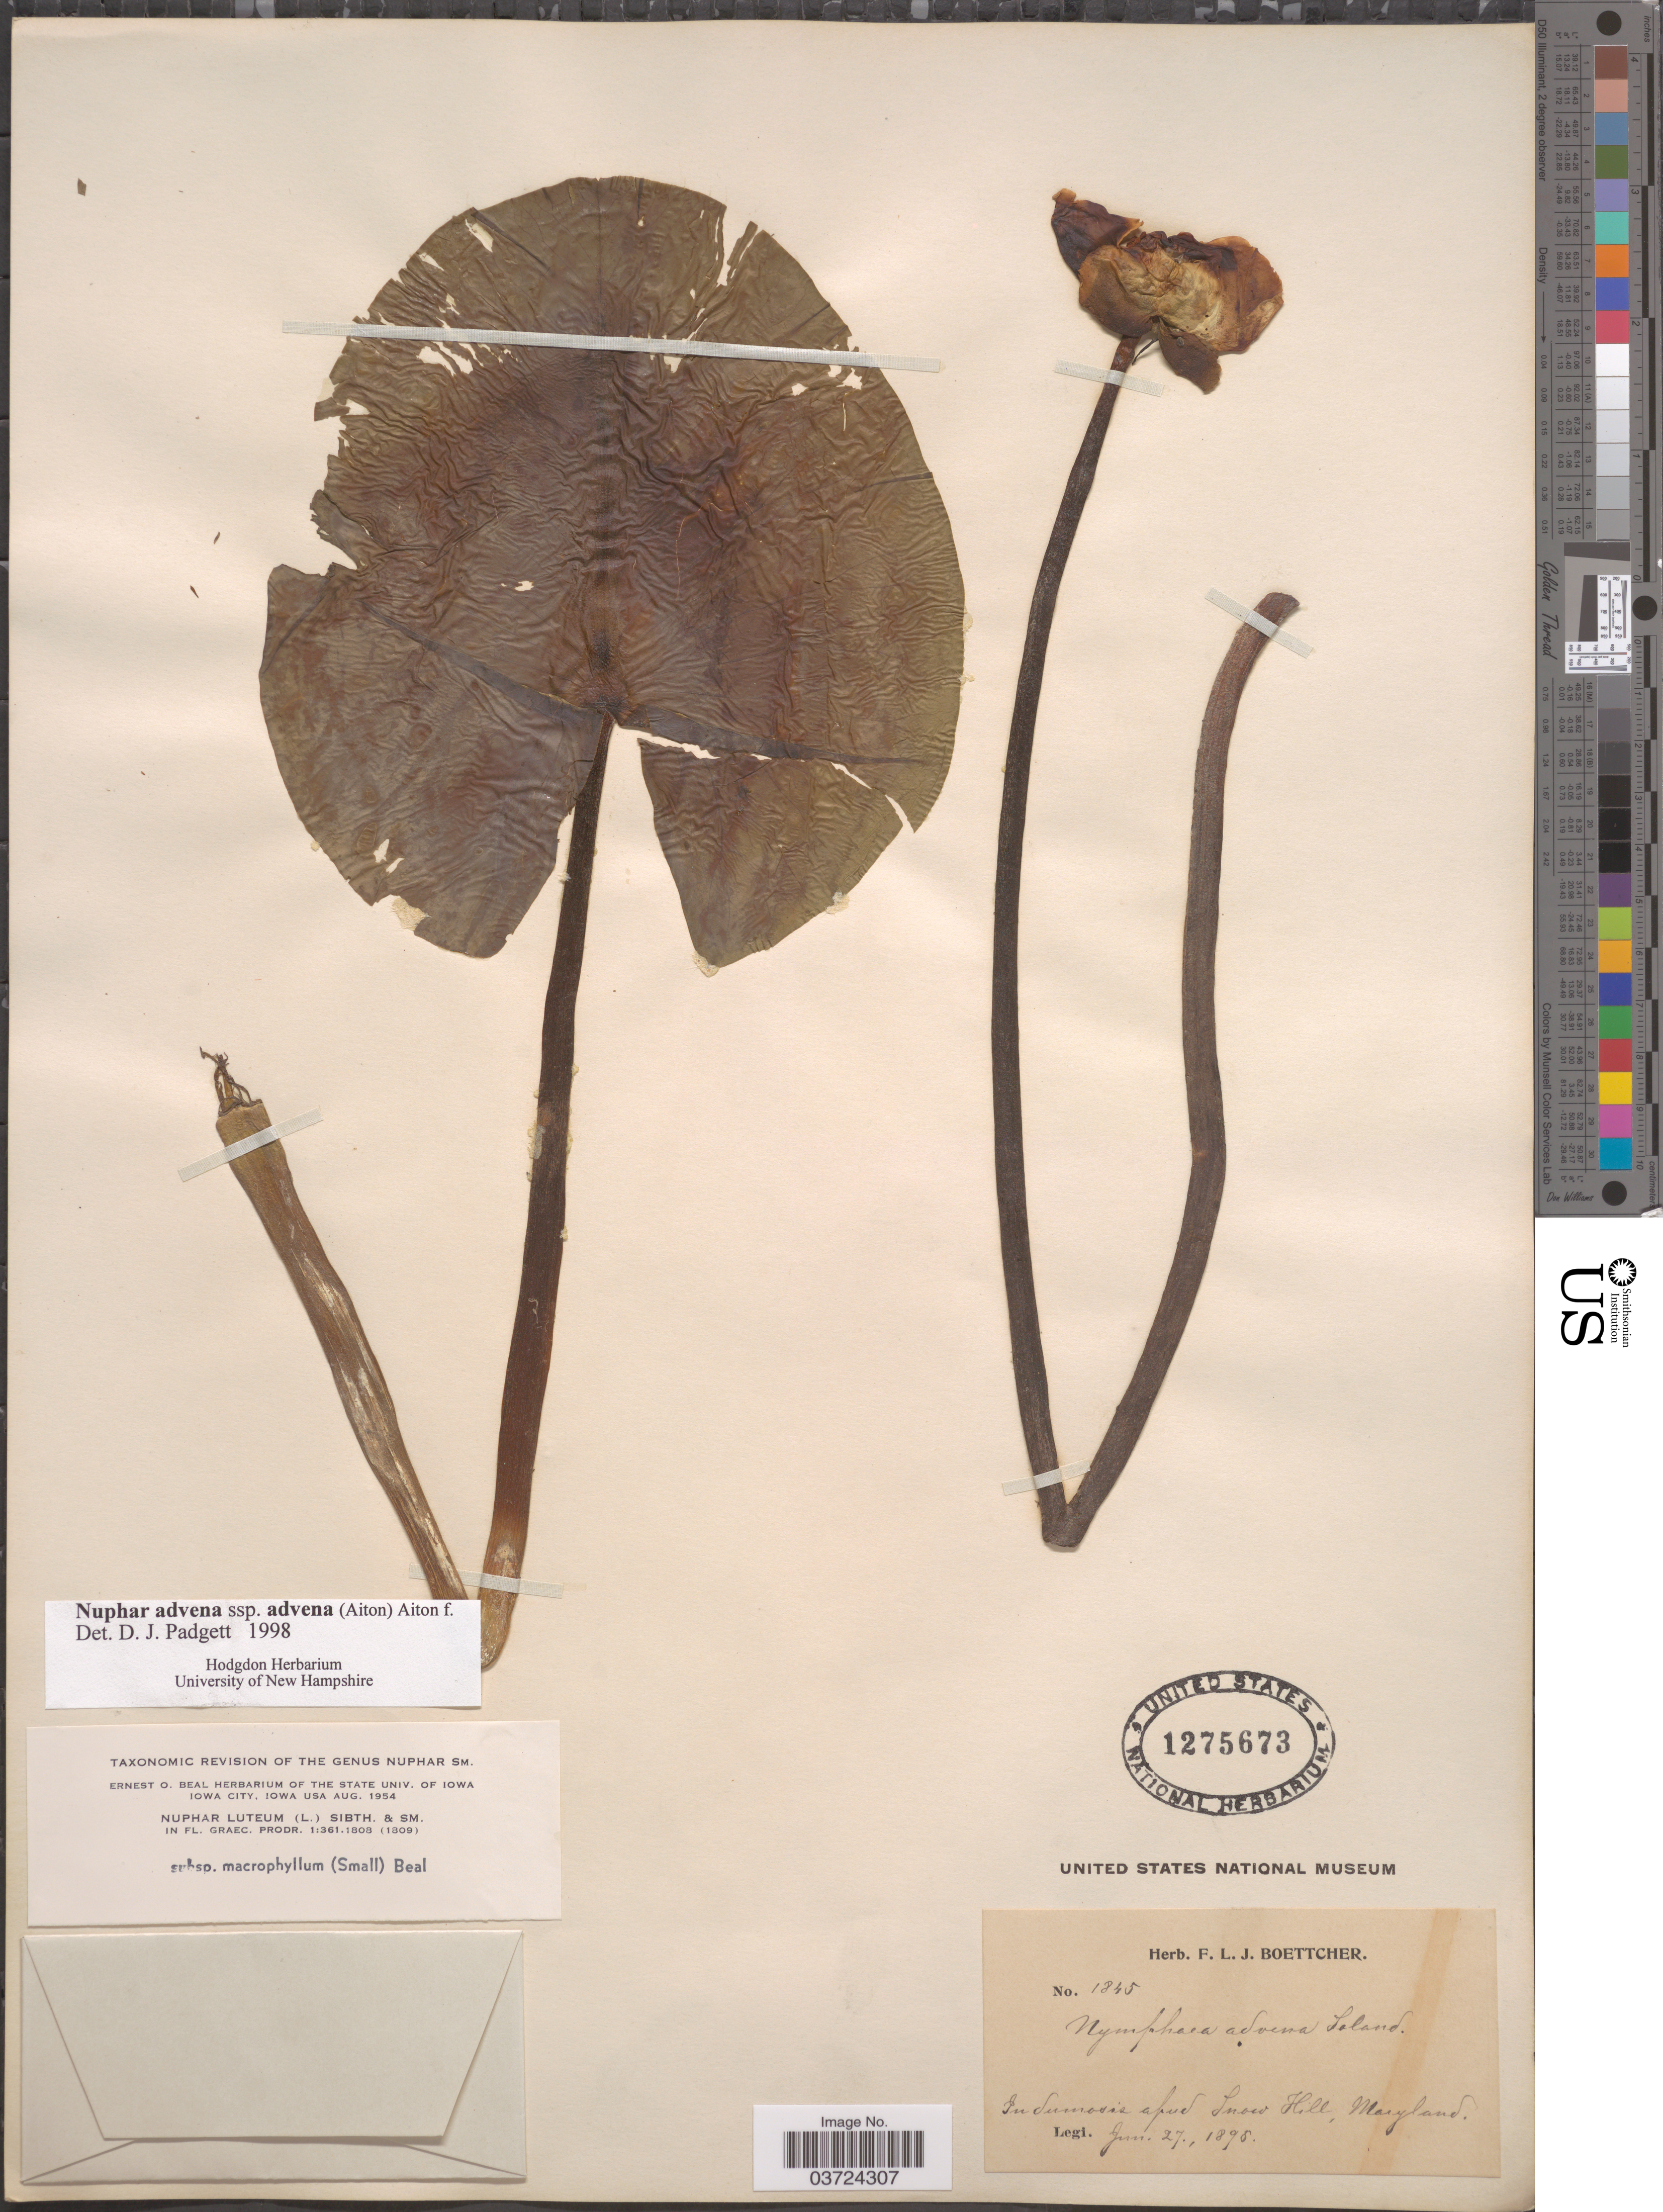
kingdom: Plantae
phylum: Tracheophyta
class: Magnoliopsida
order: Nymphaeales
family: Nymphaeaceae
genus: Nuphar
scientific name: Nuphar advena subsp. advena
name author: (Aiton) W.T. Aiton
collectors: ex herb. F. L. J. Boettcher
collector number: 1845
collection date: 1895-06-27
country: United States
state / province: Maryland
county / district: Worcester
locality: In Sumosis apud Snow Hill.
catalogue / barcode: US 1275673